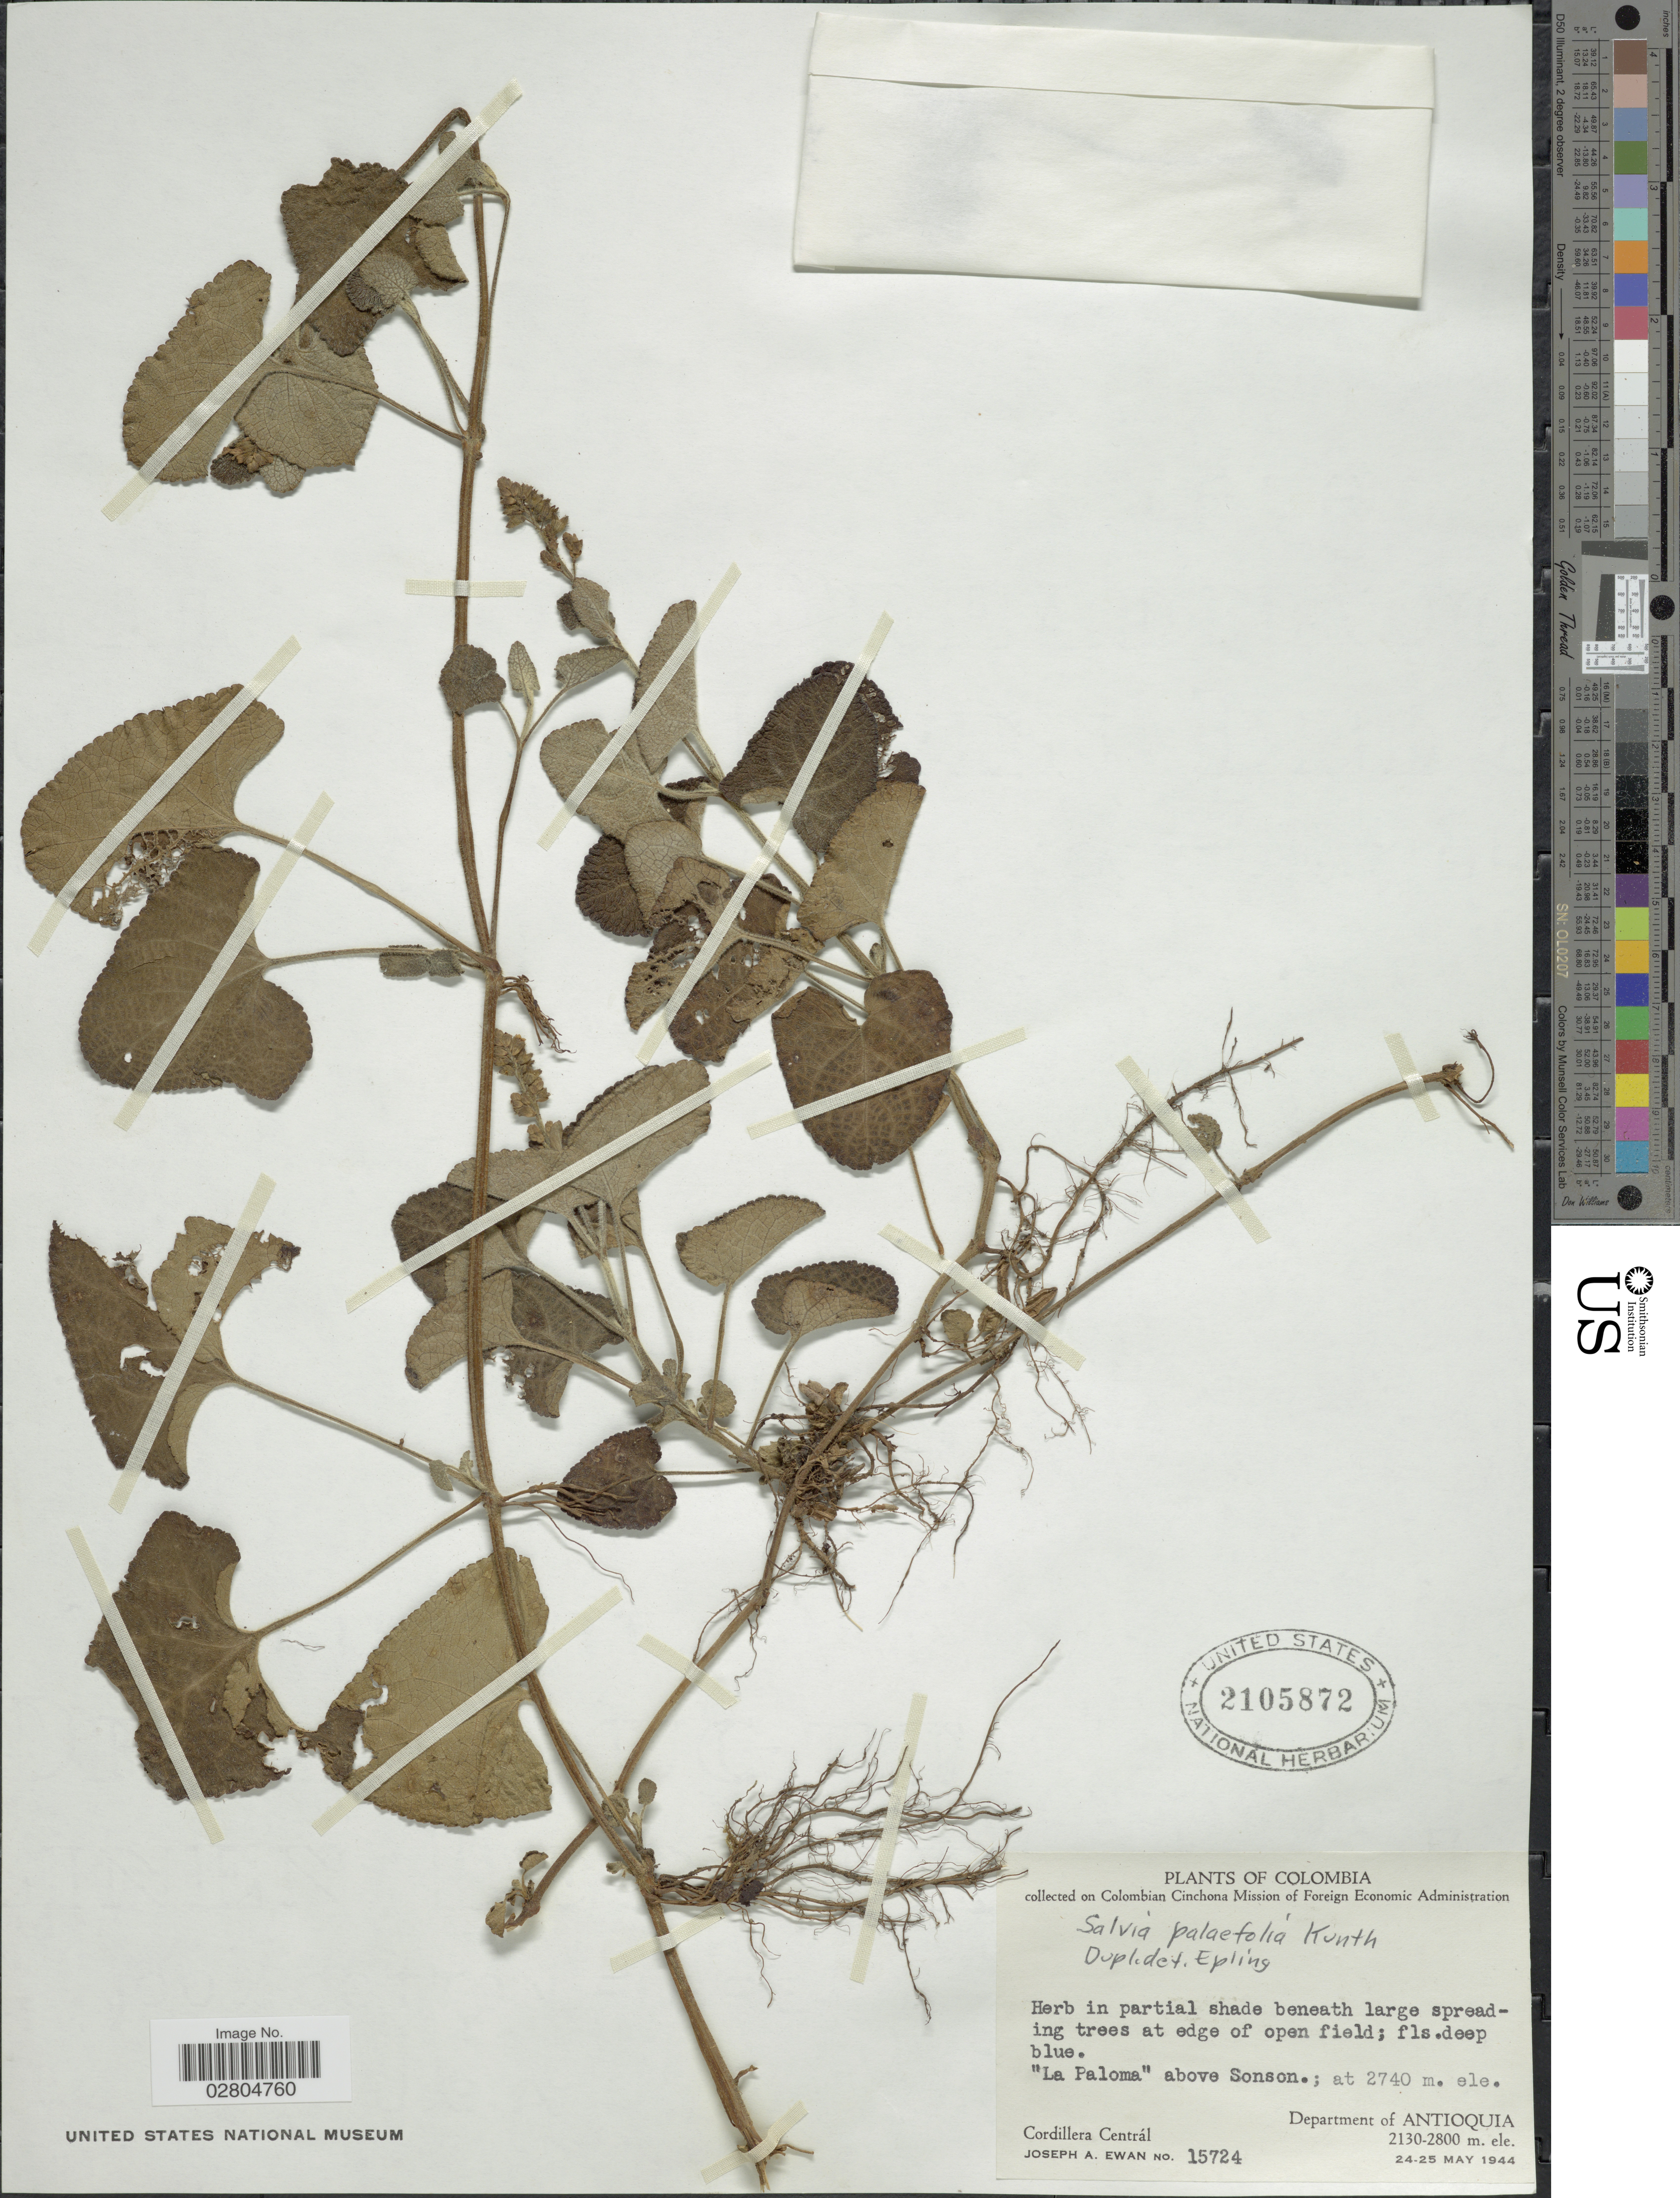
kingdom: Plantae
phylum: Tracheophyta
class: Magnoliopsida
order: Lamiales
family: Lamiaceae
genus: Salvia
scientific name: Salvia palifolia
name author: Kunth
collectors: J. A. Ewan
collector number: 15724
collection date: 1944-05-24/1944-05-25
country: Colombia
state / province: Antioquia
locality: La Paloma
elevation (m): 2740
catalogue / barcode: US 2105872